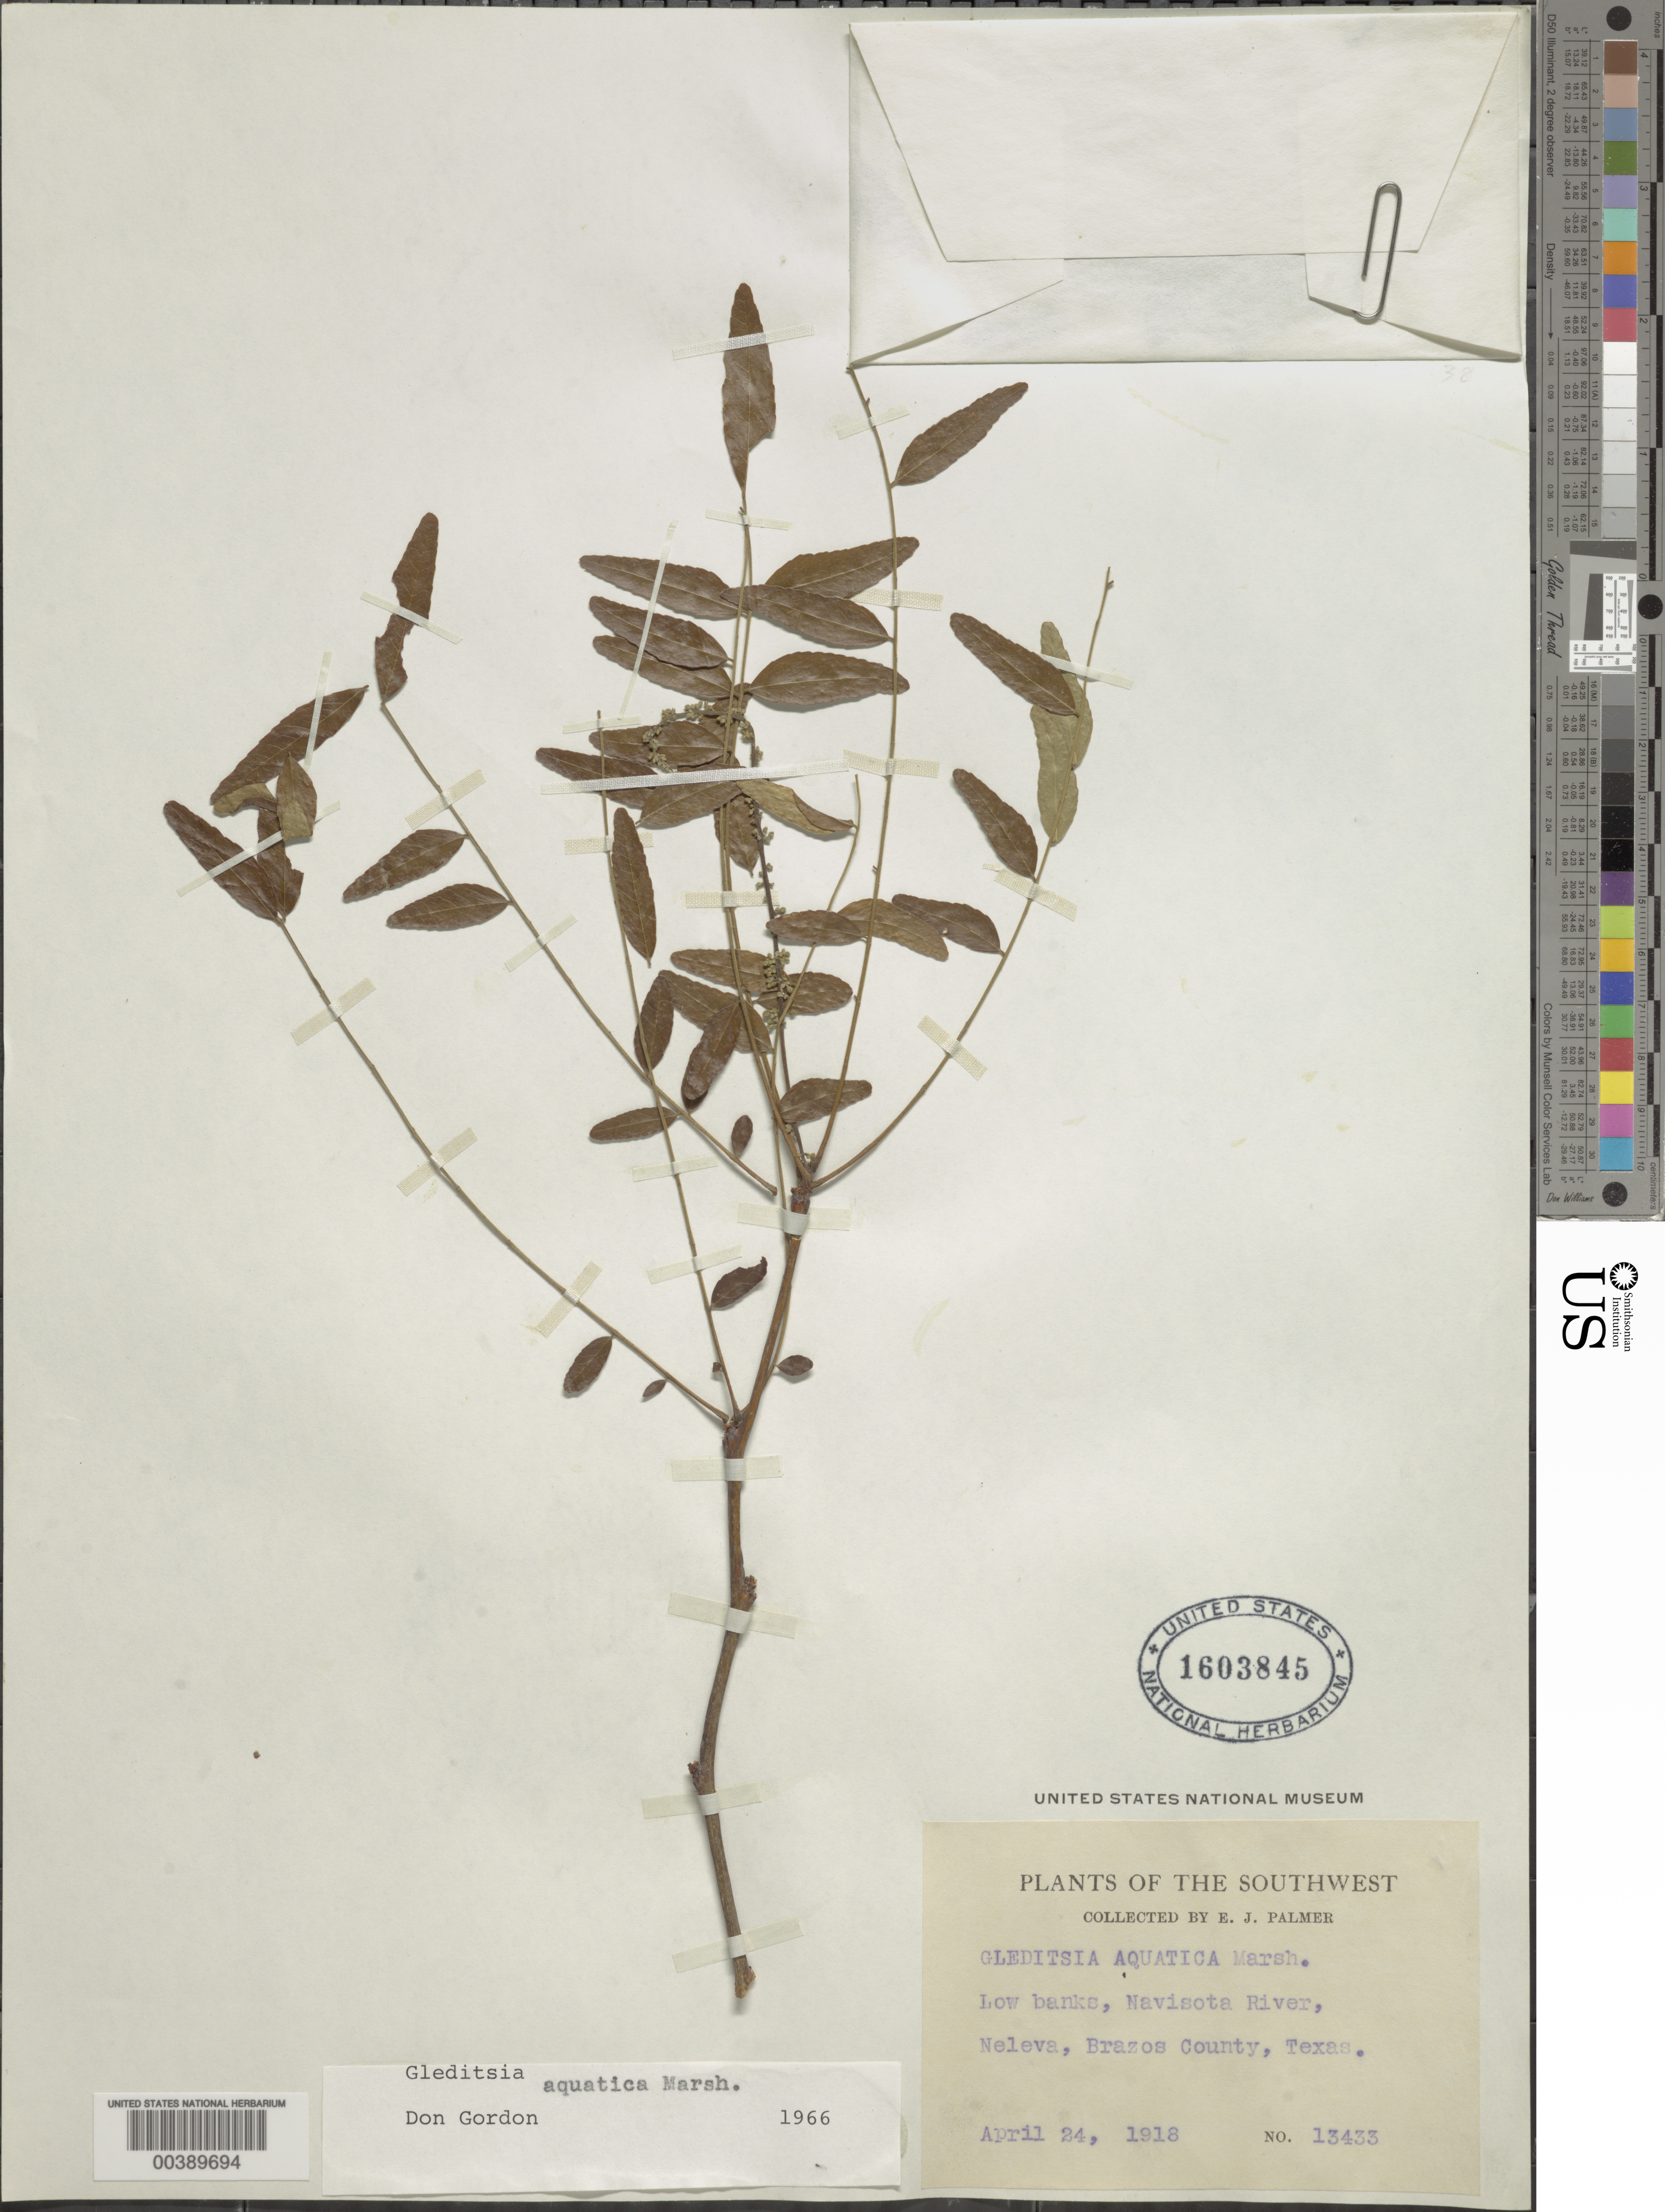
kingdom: Plantae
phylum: Tracheophyta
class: Magnoliopsida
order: Fabales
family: Fabaceae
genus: Gleditsia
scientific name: Gleditsia aquatica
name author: Marshall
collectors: J. Palmer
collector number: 13433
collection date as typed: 24 Apr 1918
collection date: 1918-04-24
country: United States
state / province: Texas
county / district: Brazos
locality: Navisota river, neleva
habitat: Low banks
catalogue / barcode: US 1603845